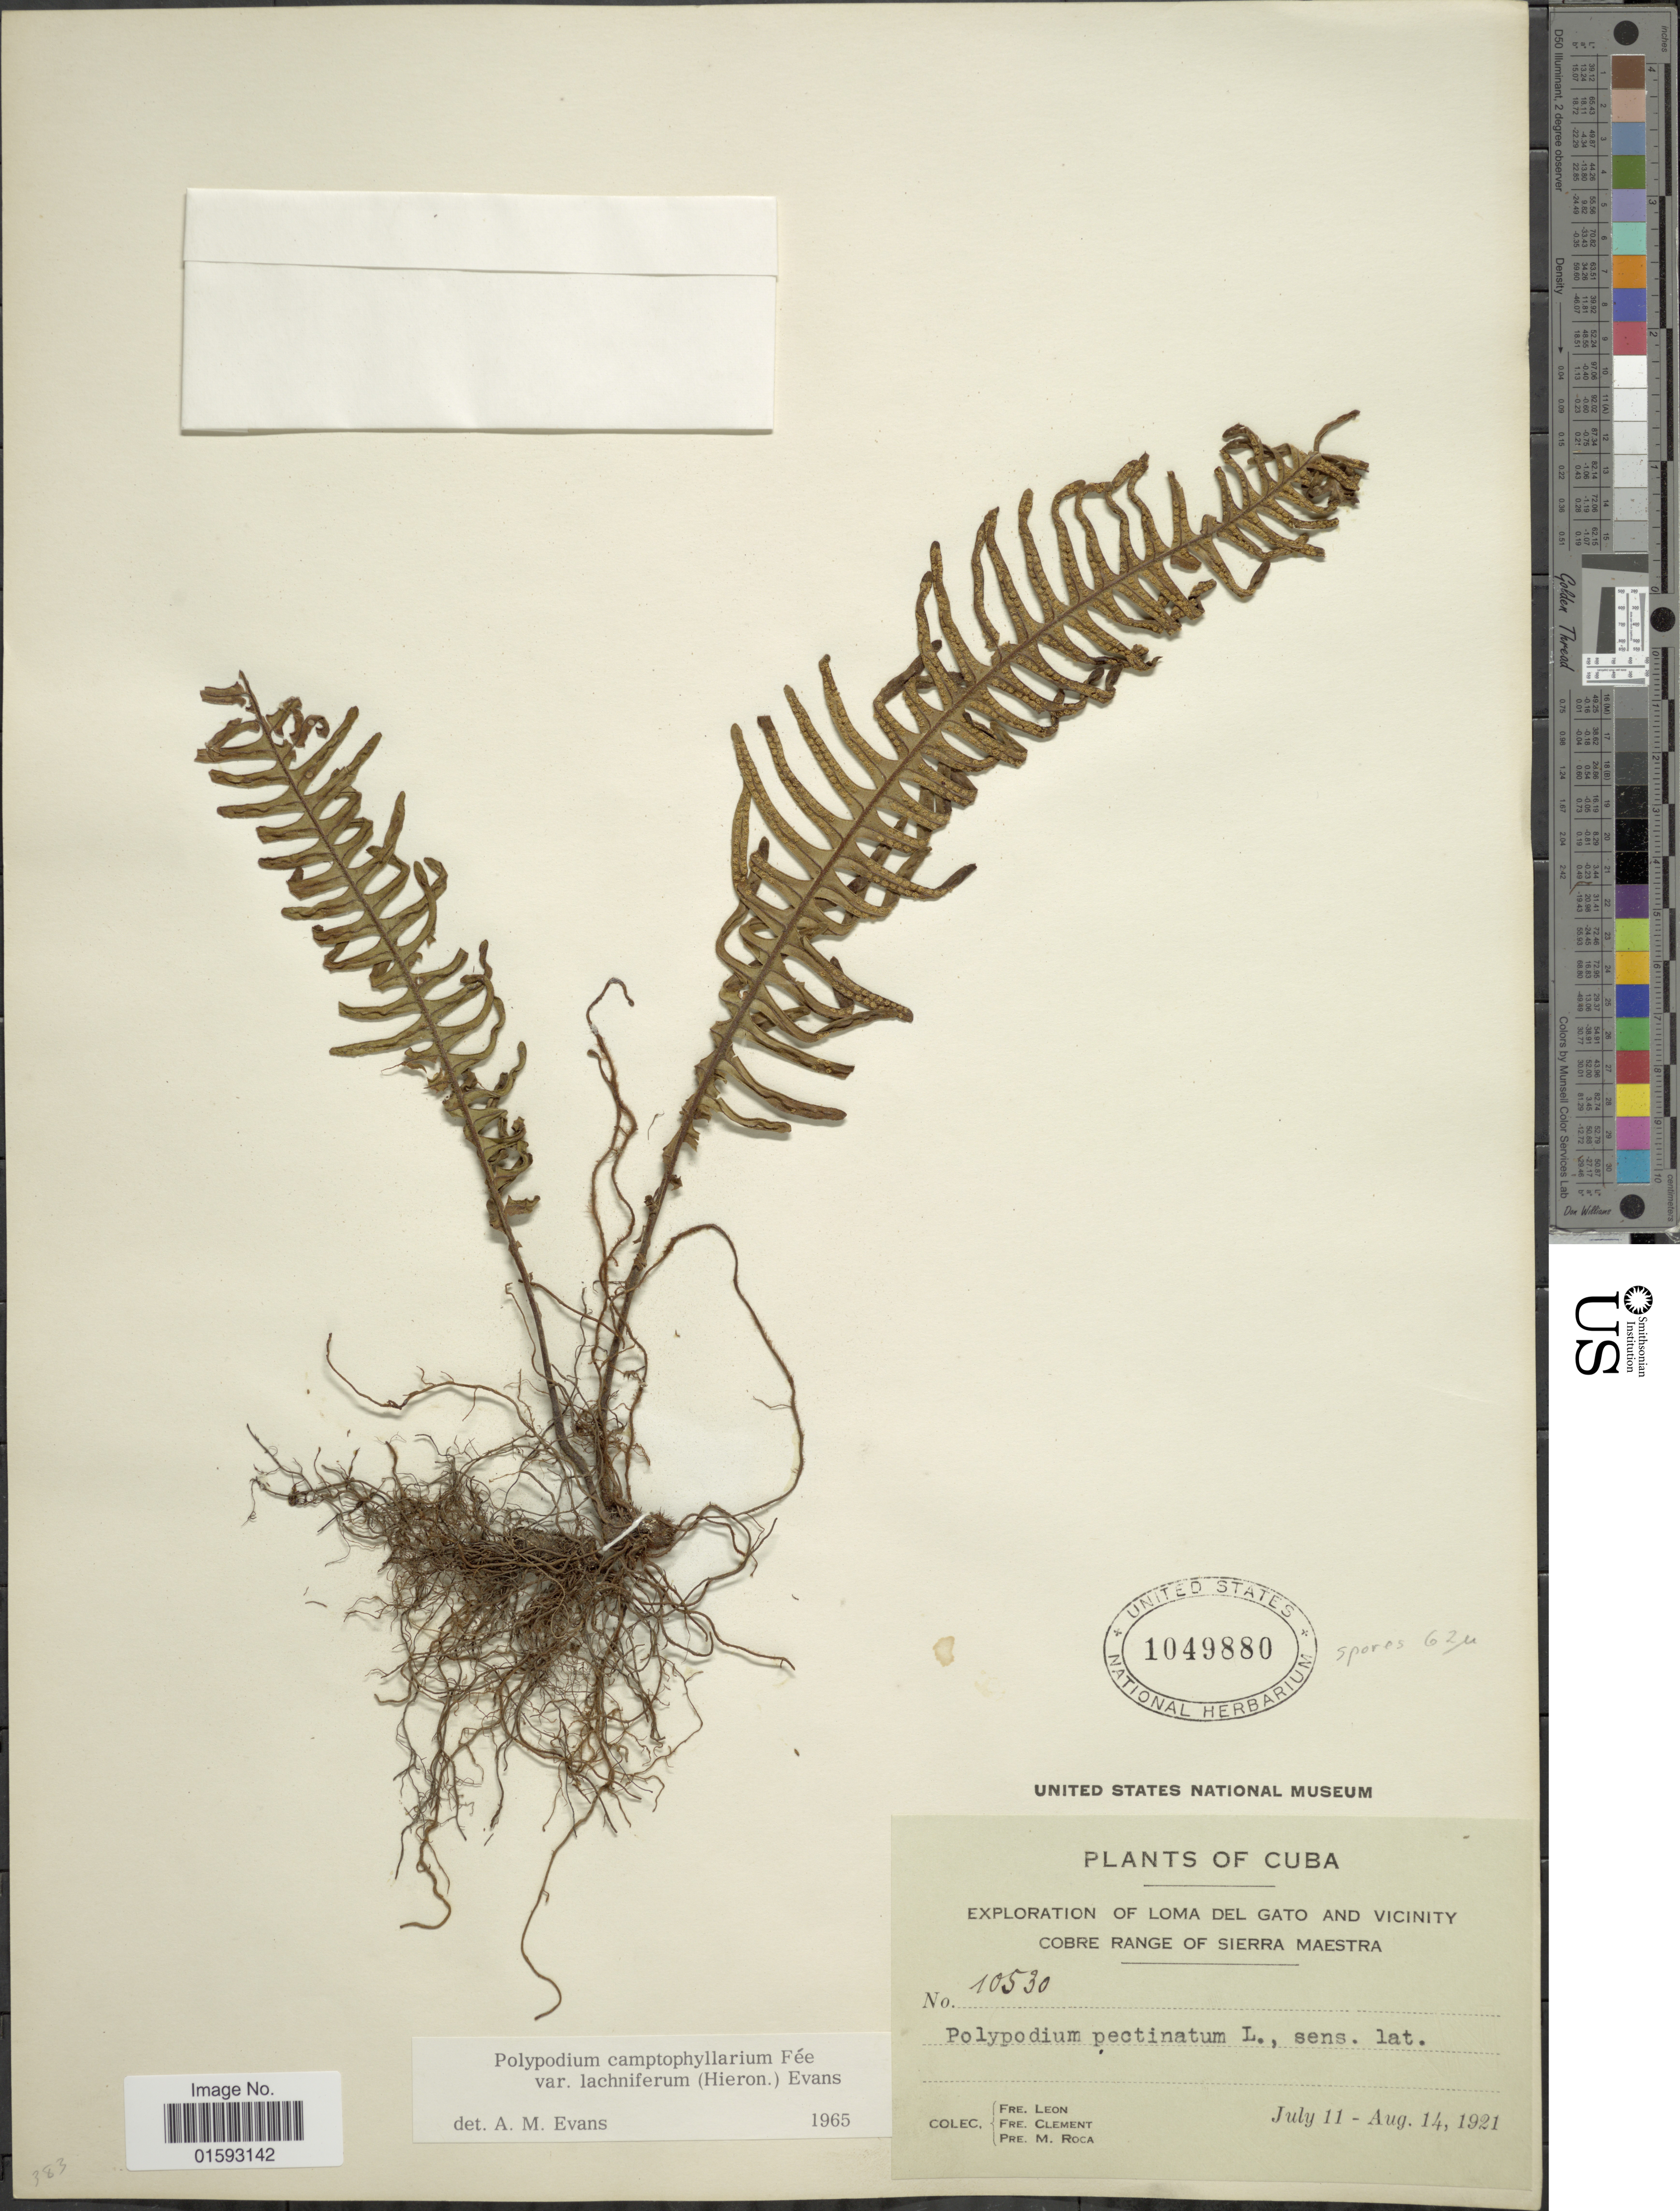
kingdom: Plantae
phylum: Tracheophyta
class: Polypodiopsida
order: Polypodiales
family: Polypodiaceae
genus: Pecluma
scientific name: Pecluma camptophyllaria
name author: (Fée) M.G. Price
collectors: Bro. León, Bro. Clemente & M. Roca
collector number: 10530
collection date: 1921-07-11/1921-08-14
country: Cuba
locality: Exploration of Loma del Gato and vicinity, Cobre range of Sierra Maestra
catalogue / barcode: US 1049880